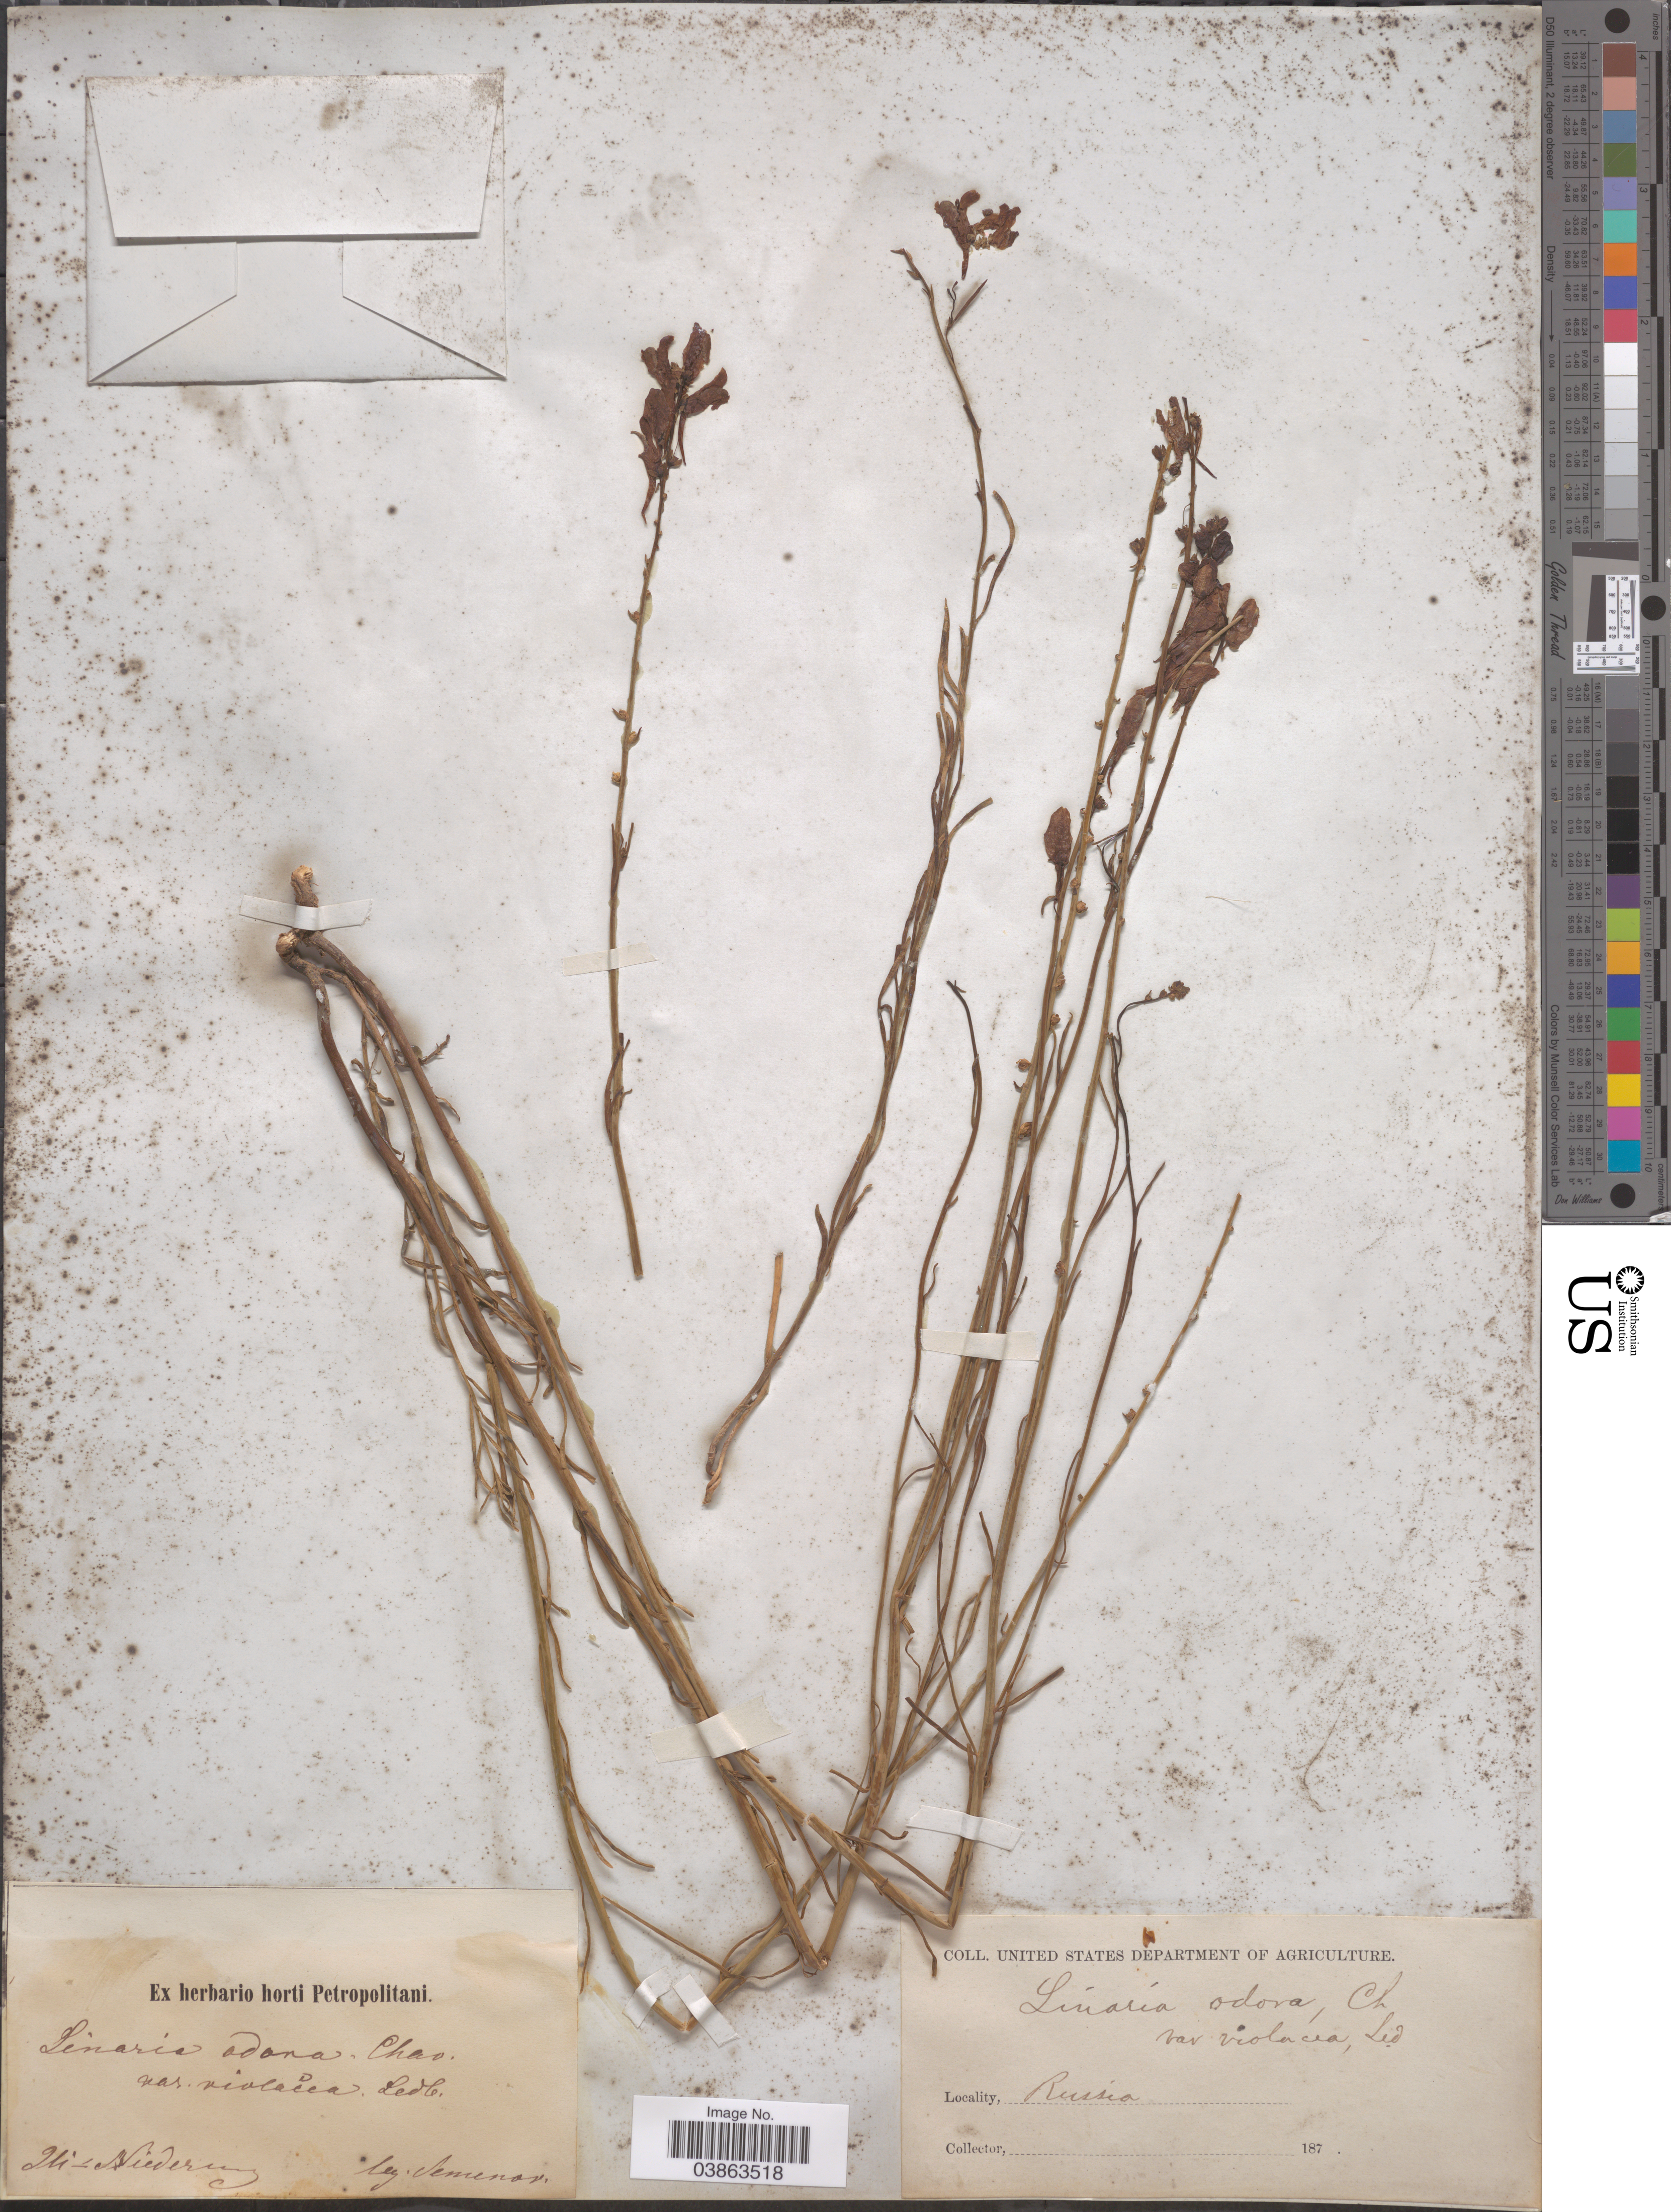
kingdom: Plantae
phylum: Tracheophyta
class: Magnoliopsida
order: Lamiales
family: Plantaginaceae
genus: Linaria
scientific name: Linaria odora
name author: (M. Bieb.) Fisch.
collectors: -- Semenov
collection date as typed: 187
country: Kazakhstan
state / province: Almaty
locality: Ili-Niederung.